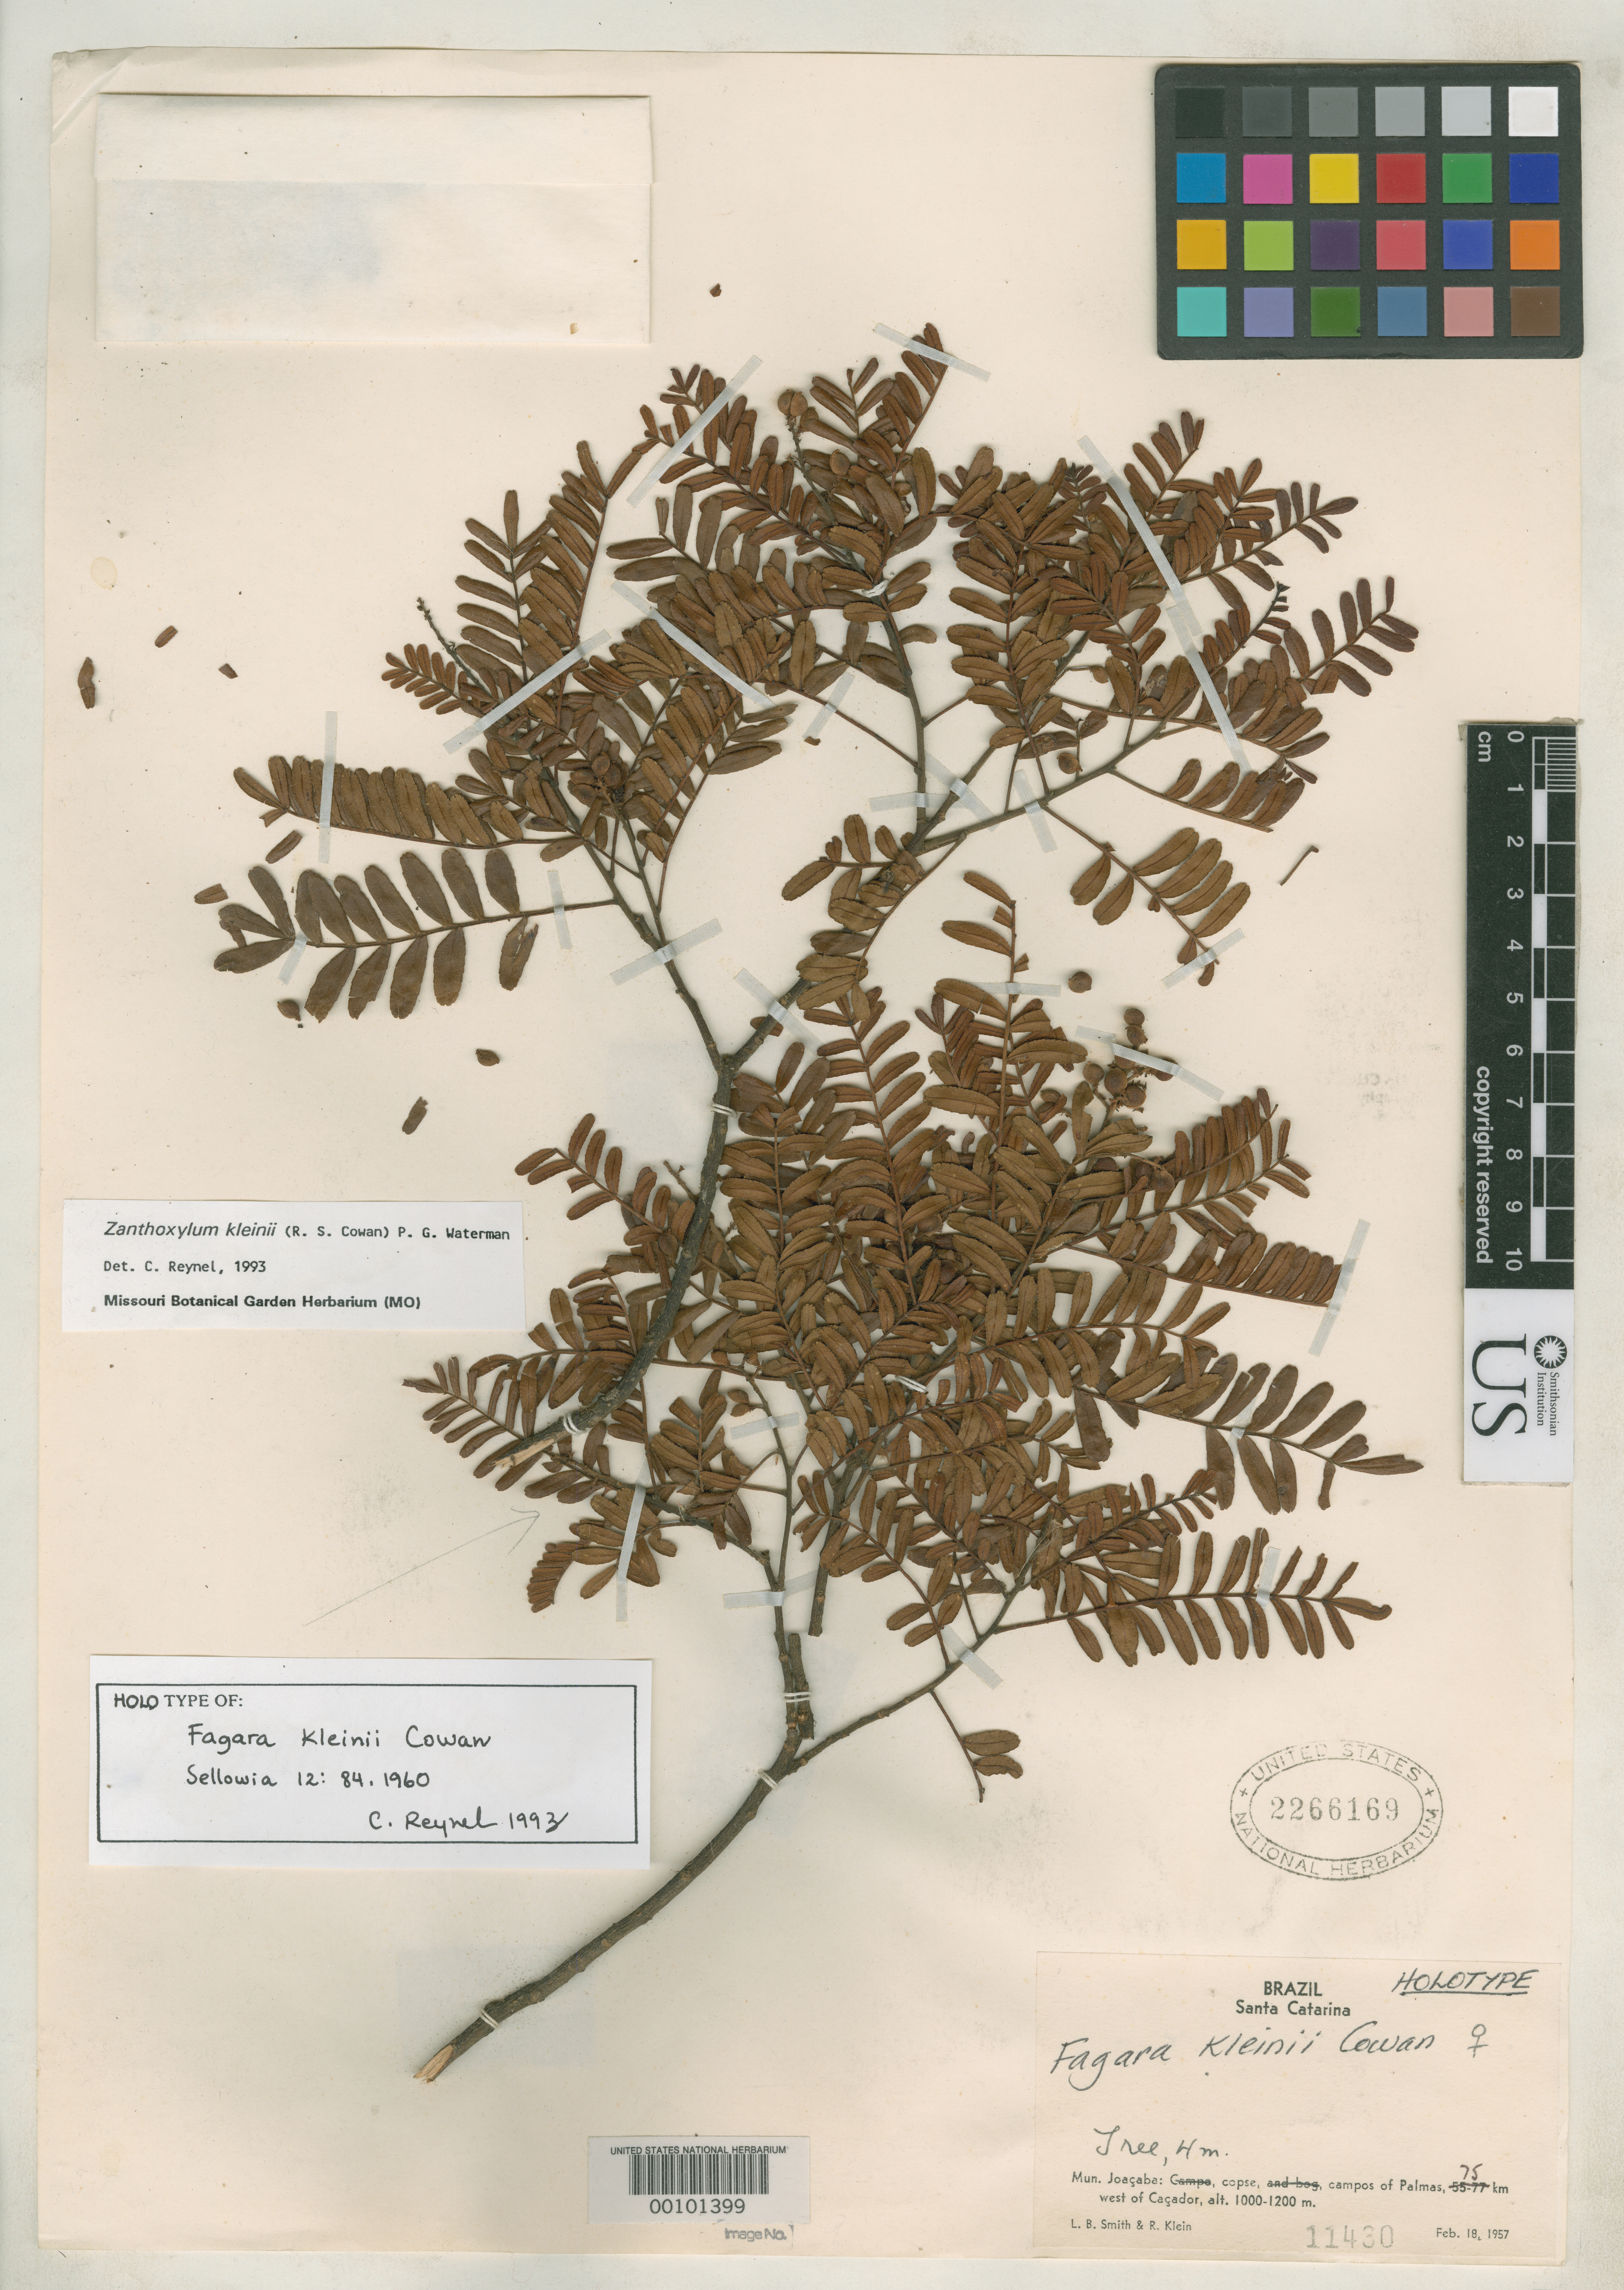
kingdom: Plantae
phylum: Tracheophyta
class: Magnoliopsida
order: Sapindales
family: Rutaceae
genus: Fagara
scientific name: Fagara kleinii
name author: R.S. Cowan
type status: Holotype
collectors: L. Smith & R. M. Klein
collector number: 11430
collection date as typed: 18 Feb 1957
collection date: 1957-02-18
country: Brazil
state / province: Santa Catarina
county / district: Joaçaba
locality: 75 km. W of Cacador, Campos of Palmas.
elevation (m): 1000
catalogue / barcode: US 2266169